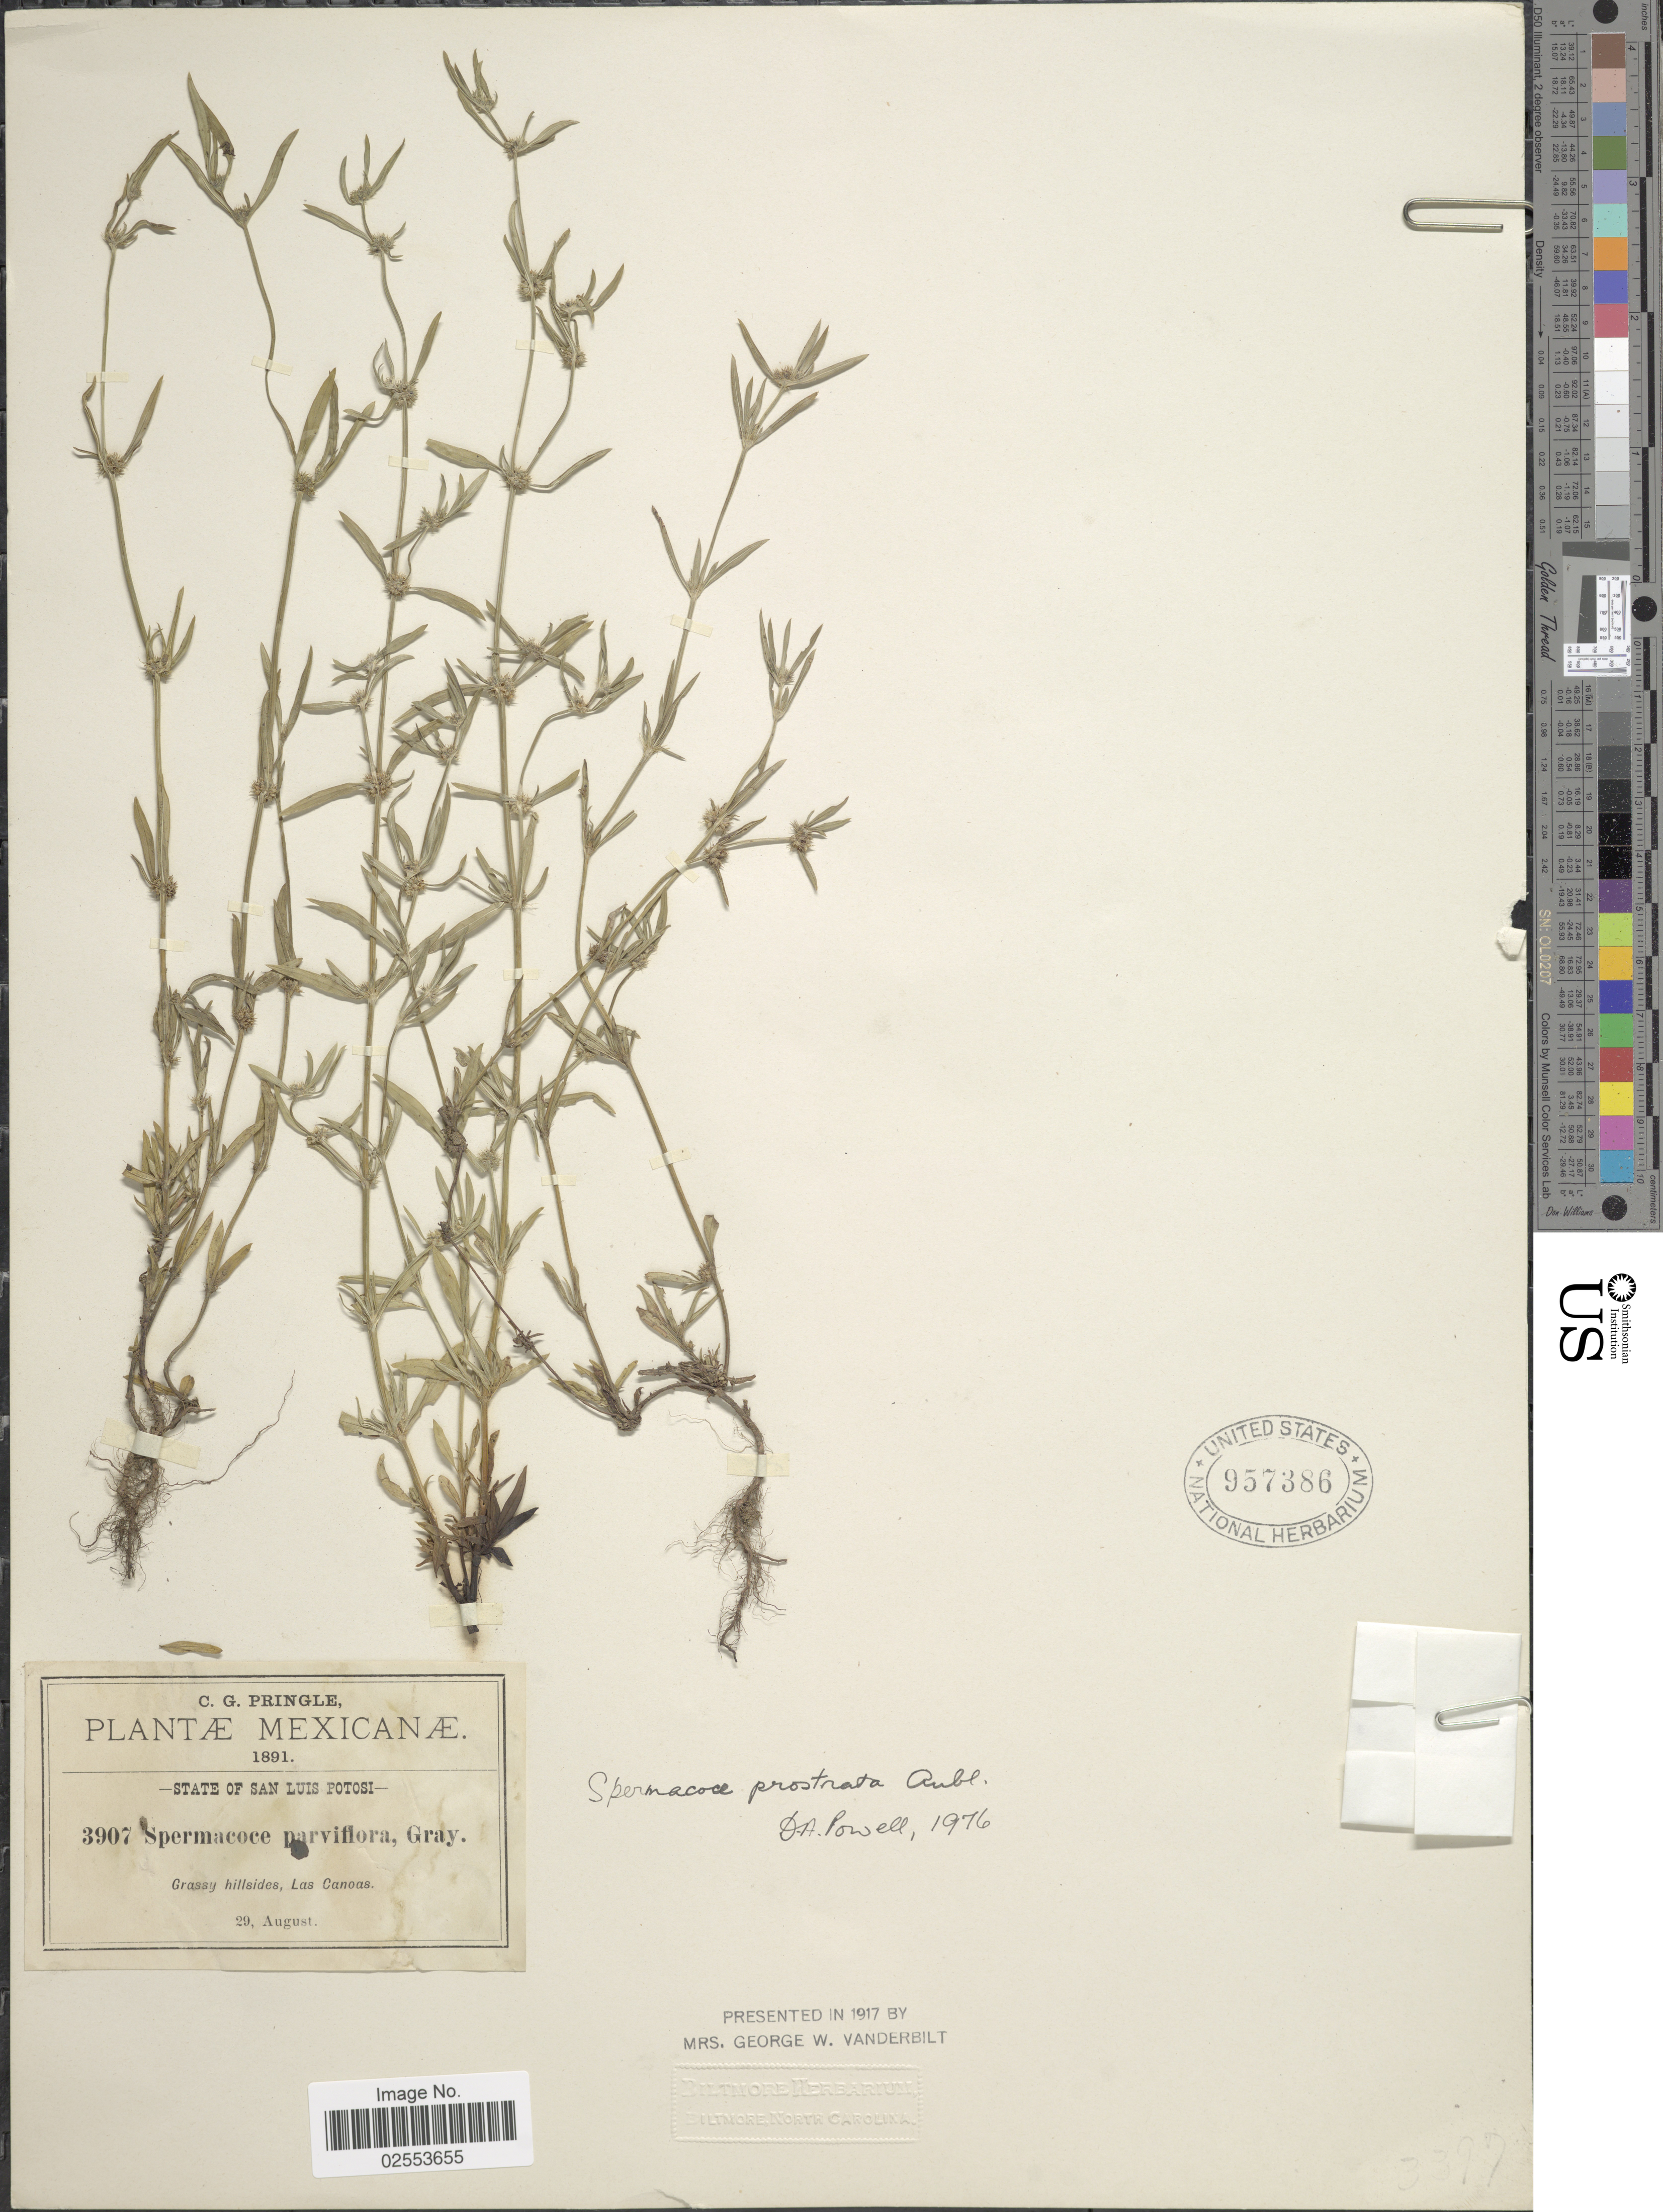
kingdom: Plantae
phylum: Tracheophyta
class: Magnoliopsida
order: Gentianales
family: Rubiaceae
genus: Spermacoce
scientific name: Spermacoce prostrata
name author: Aubl.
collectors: C. G. Pringle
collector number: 3907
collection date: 1891-08-29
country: Mexico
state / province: San Luis Potosí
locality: Grassy hillsides, Las Canoas.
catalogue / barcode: US 957386